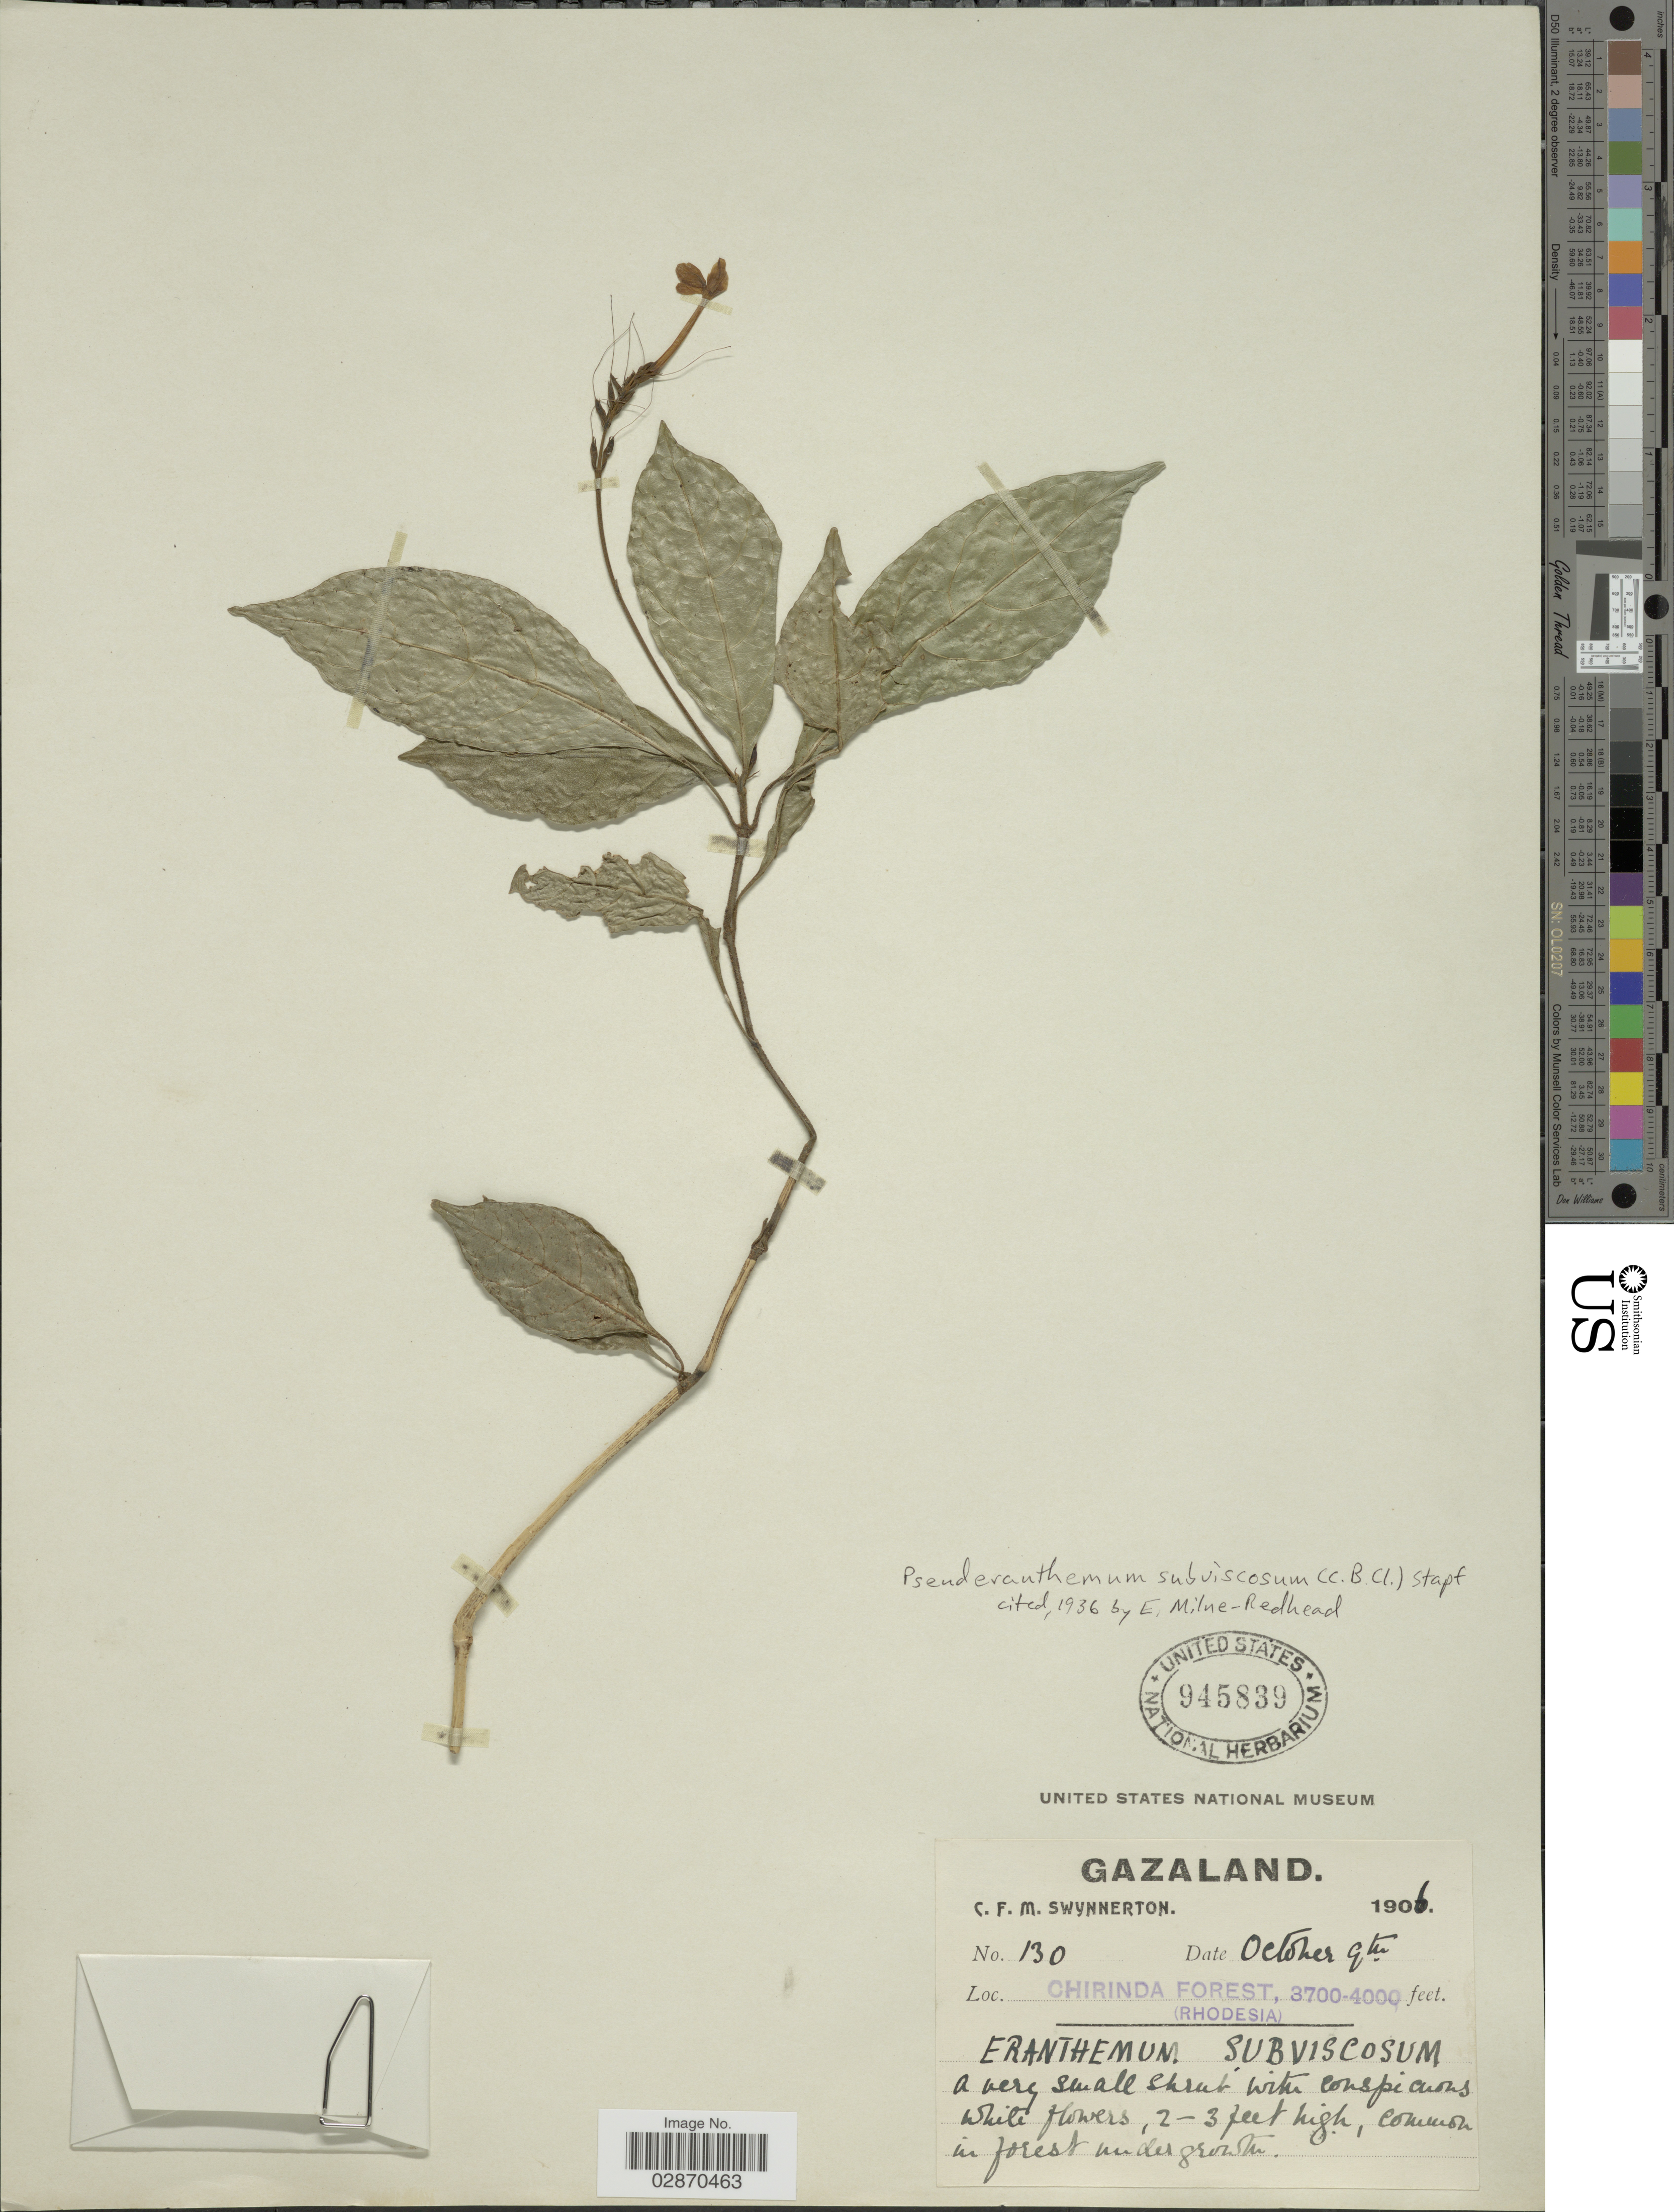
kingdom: Plantae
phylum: Tracheophyta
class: Magnoliopsida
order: Lamiales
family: Acanthaceae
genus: Pseuderanthemum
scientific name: Pseuderanthemum subviscosum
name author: (C.B. Clarke) Stapf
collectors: C. Swynnerton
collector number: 130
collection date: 1906-10-09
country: Zimbabwe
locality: Gazaland. Chirinda Forest (Rhodesia).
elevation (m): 1128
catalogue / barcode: US 945839